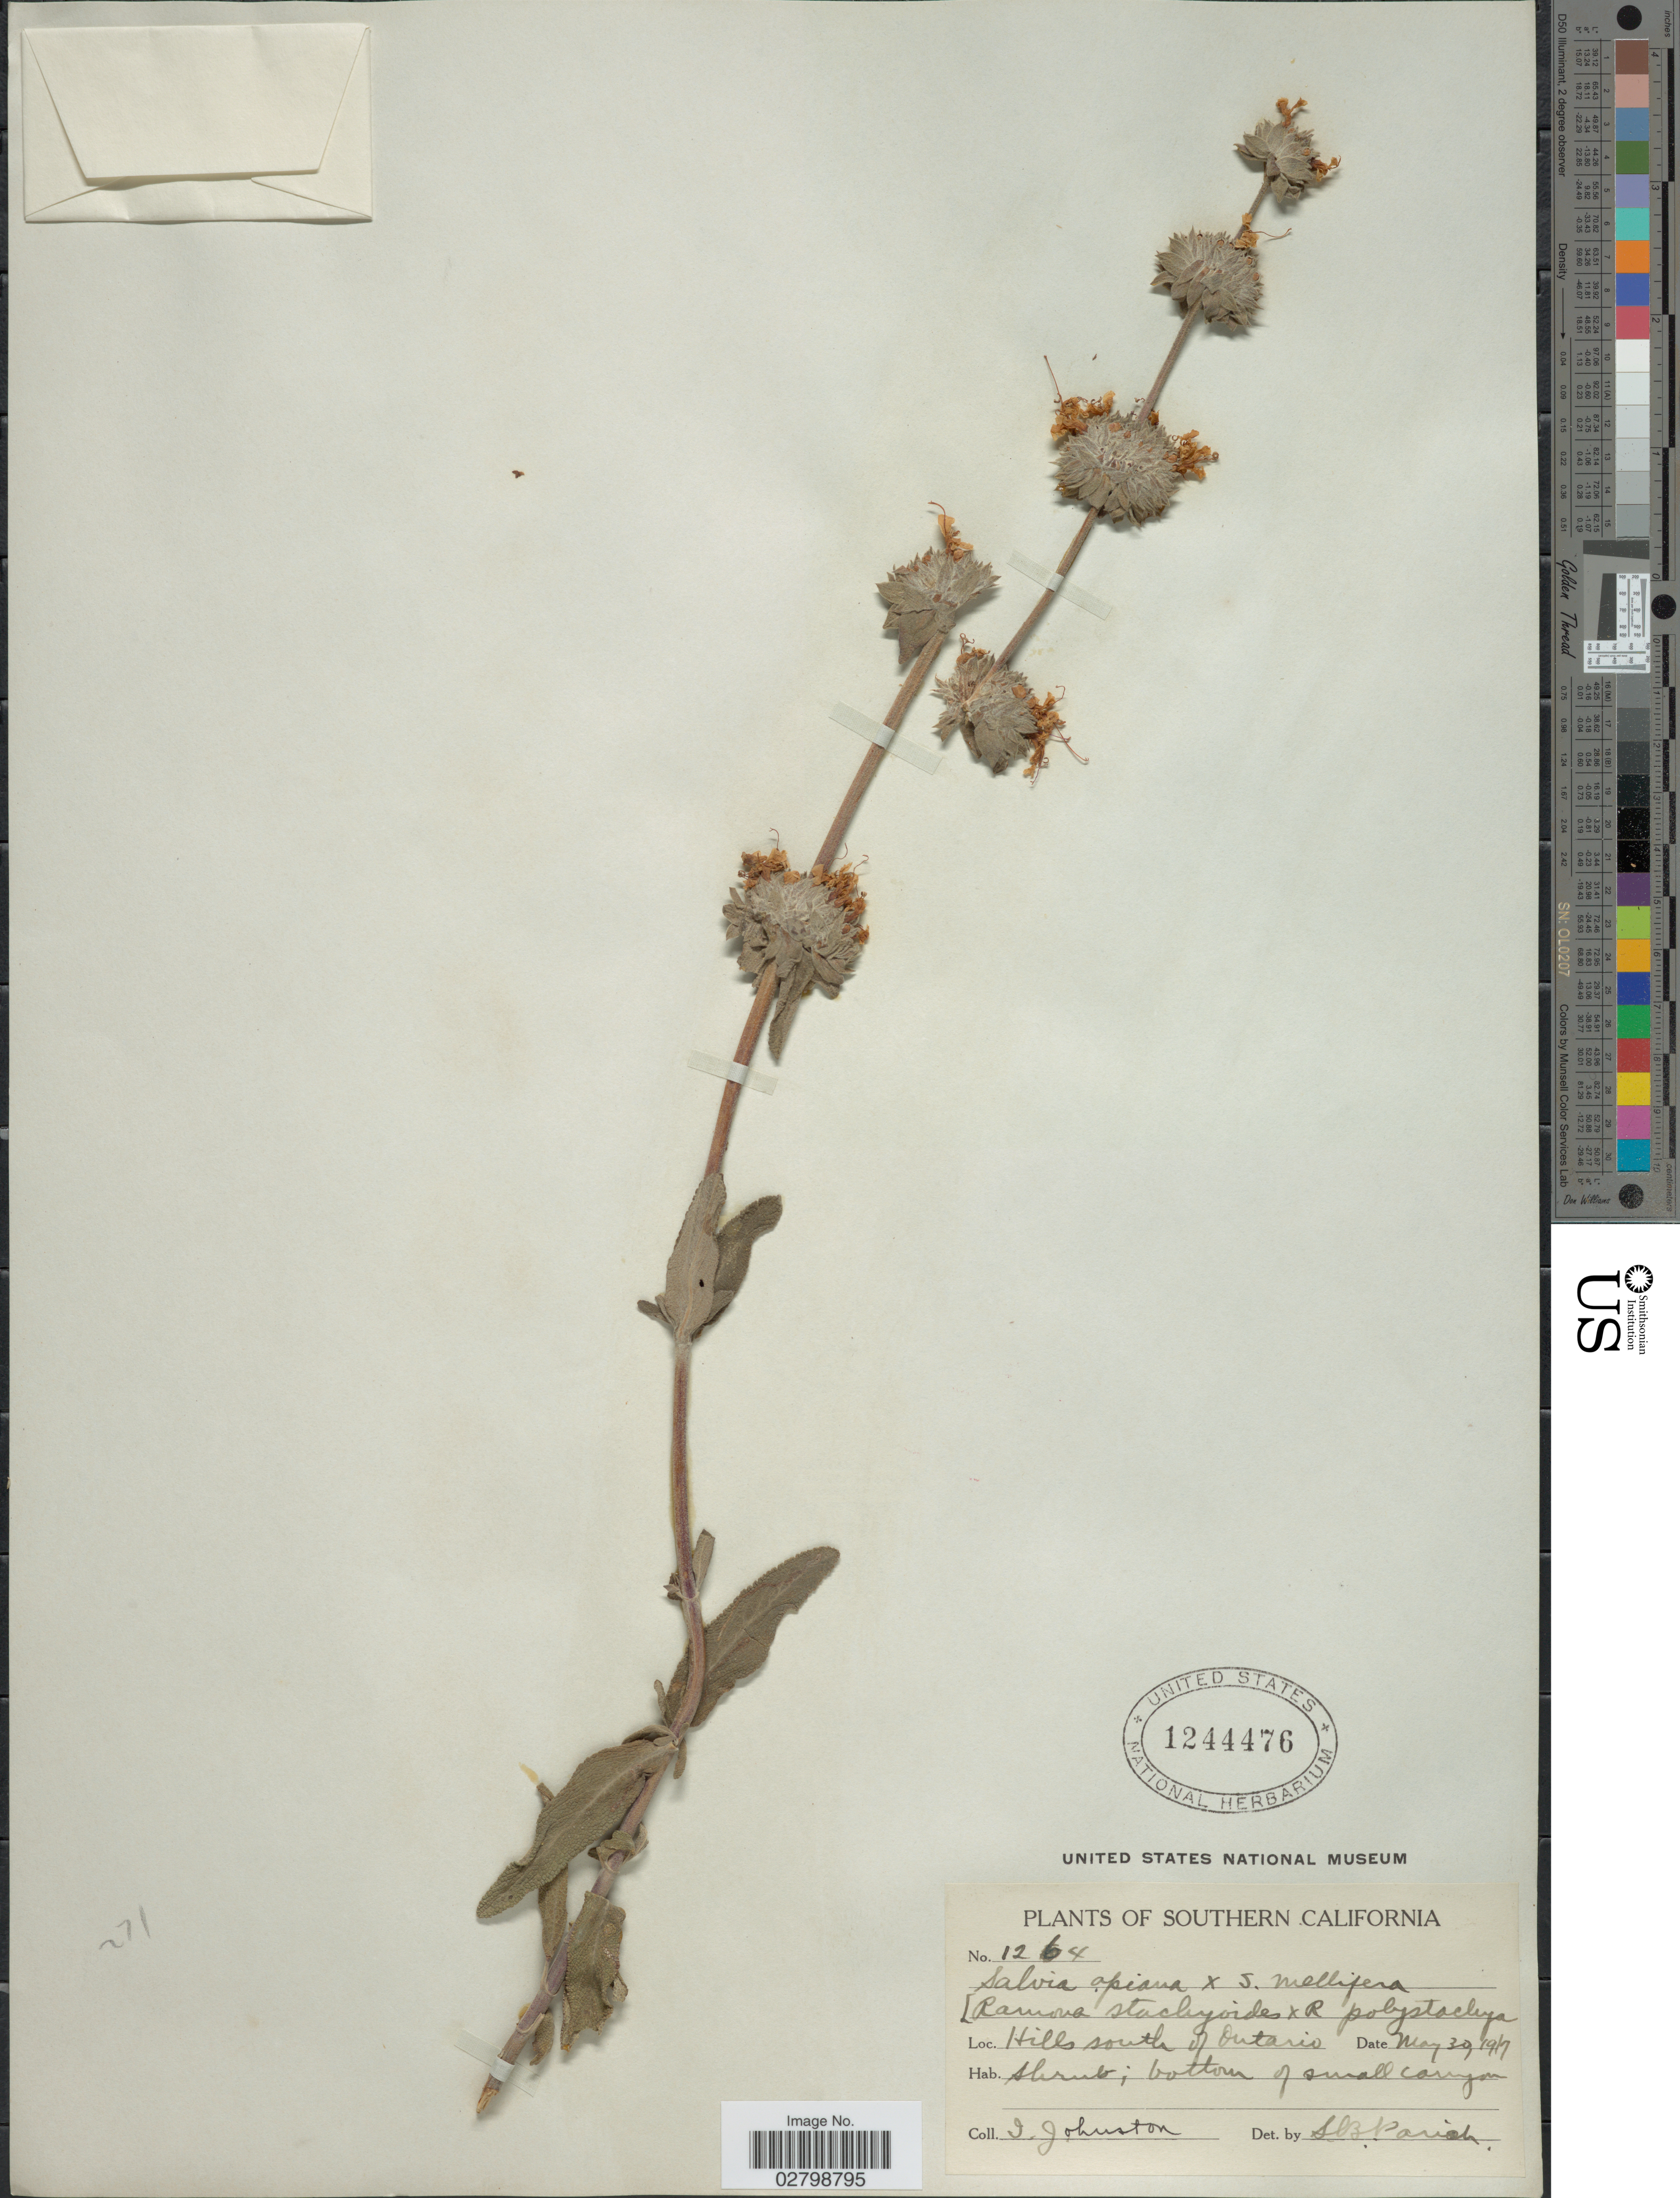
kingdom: Plantae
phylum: Tracheophyta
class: Magnoliopsida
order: Lamiales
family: Lamiaceae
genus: Salvia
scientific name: Salvia apiana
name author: Jeps.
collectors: J. Johnston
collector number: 1264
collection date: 1917-05-30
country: United States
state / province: California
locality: Southern California, hills south of Ontario.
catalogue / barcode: US 1244476